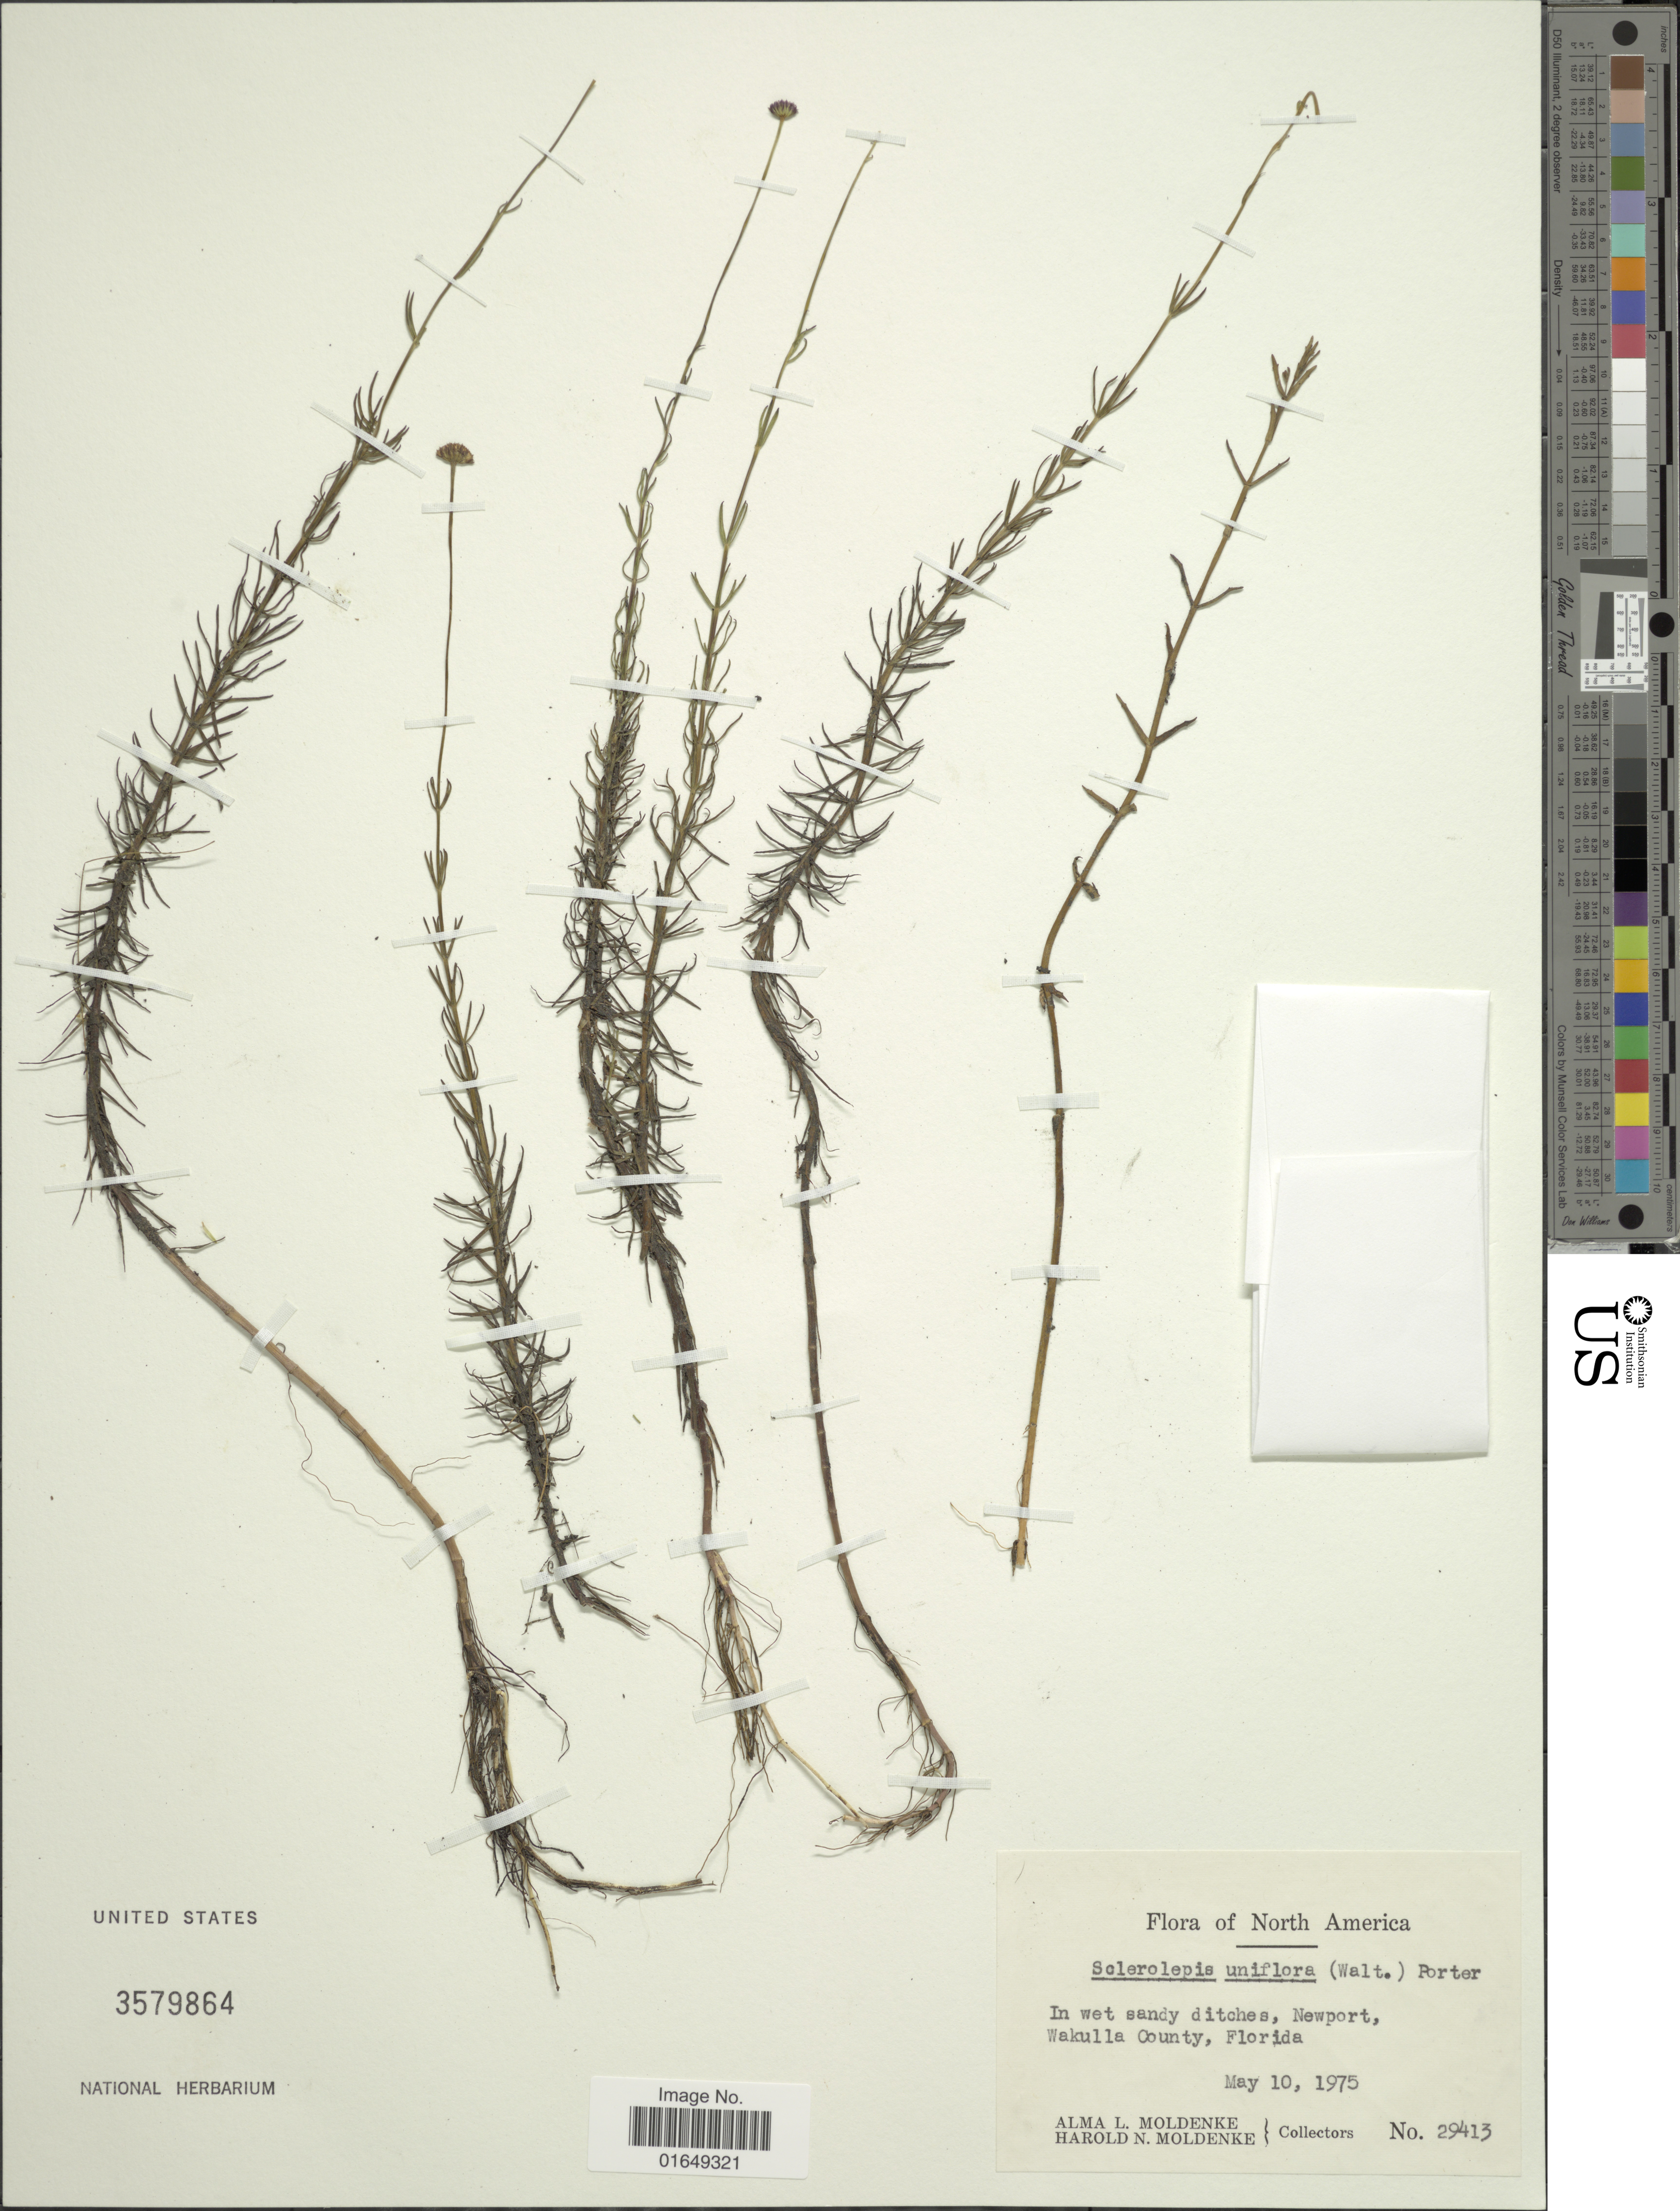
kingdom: Plantae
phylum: Tracheophyta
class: Magnoliopsida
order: Asterales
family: Asteraceae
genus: Sclerolepis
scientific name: Sclerolepis uniflora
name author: (Walter) Britton et al.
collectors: A. L. Moldenke & H. N. Moldenke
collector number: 29413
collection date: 1975-05-10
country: United States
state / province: Florida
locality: Newport, Wakulla County.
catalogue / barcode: US 3579864